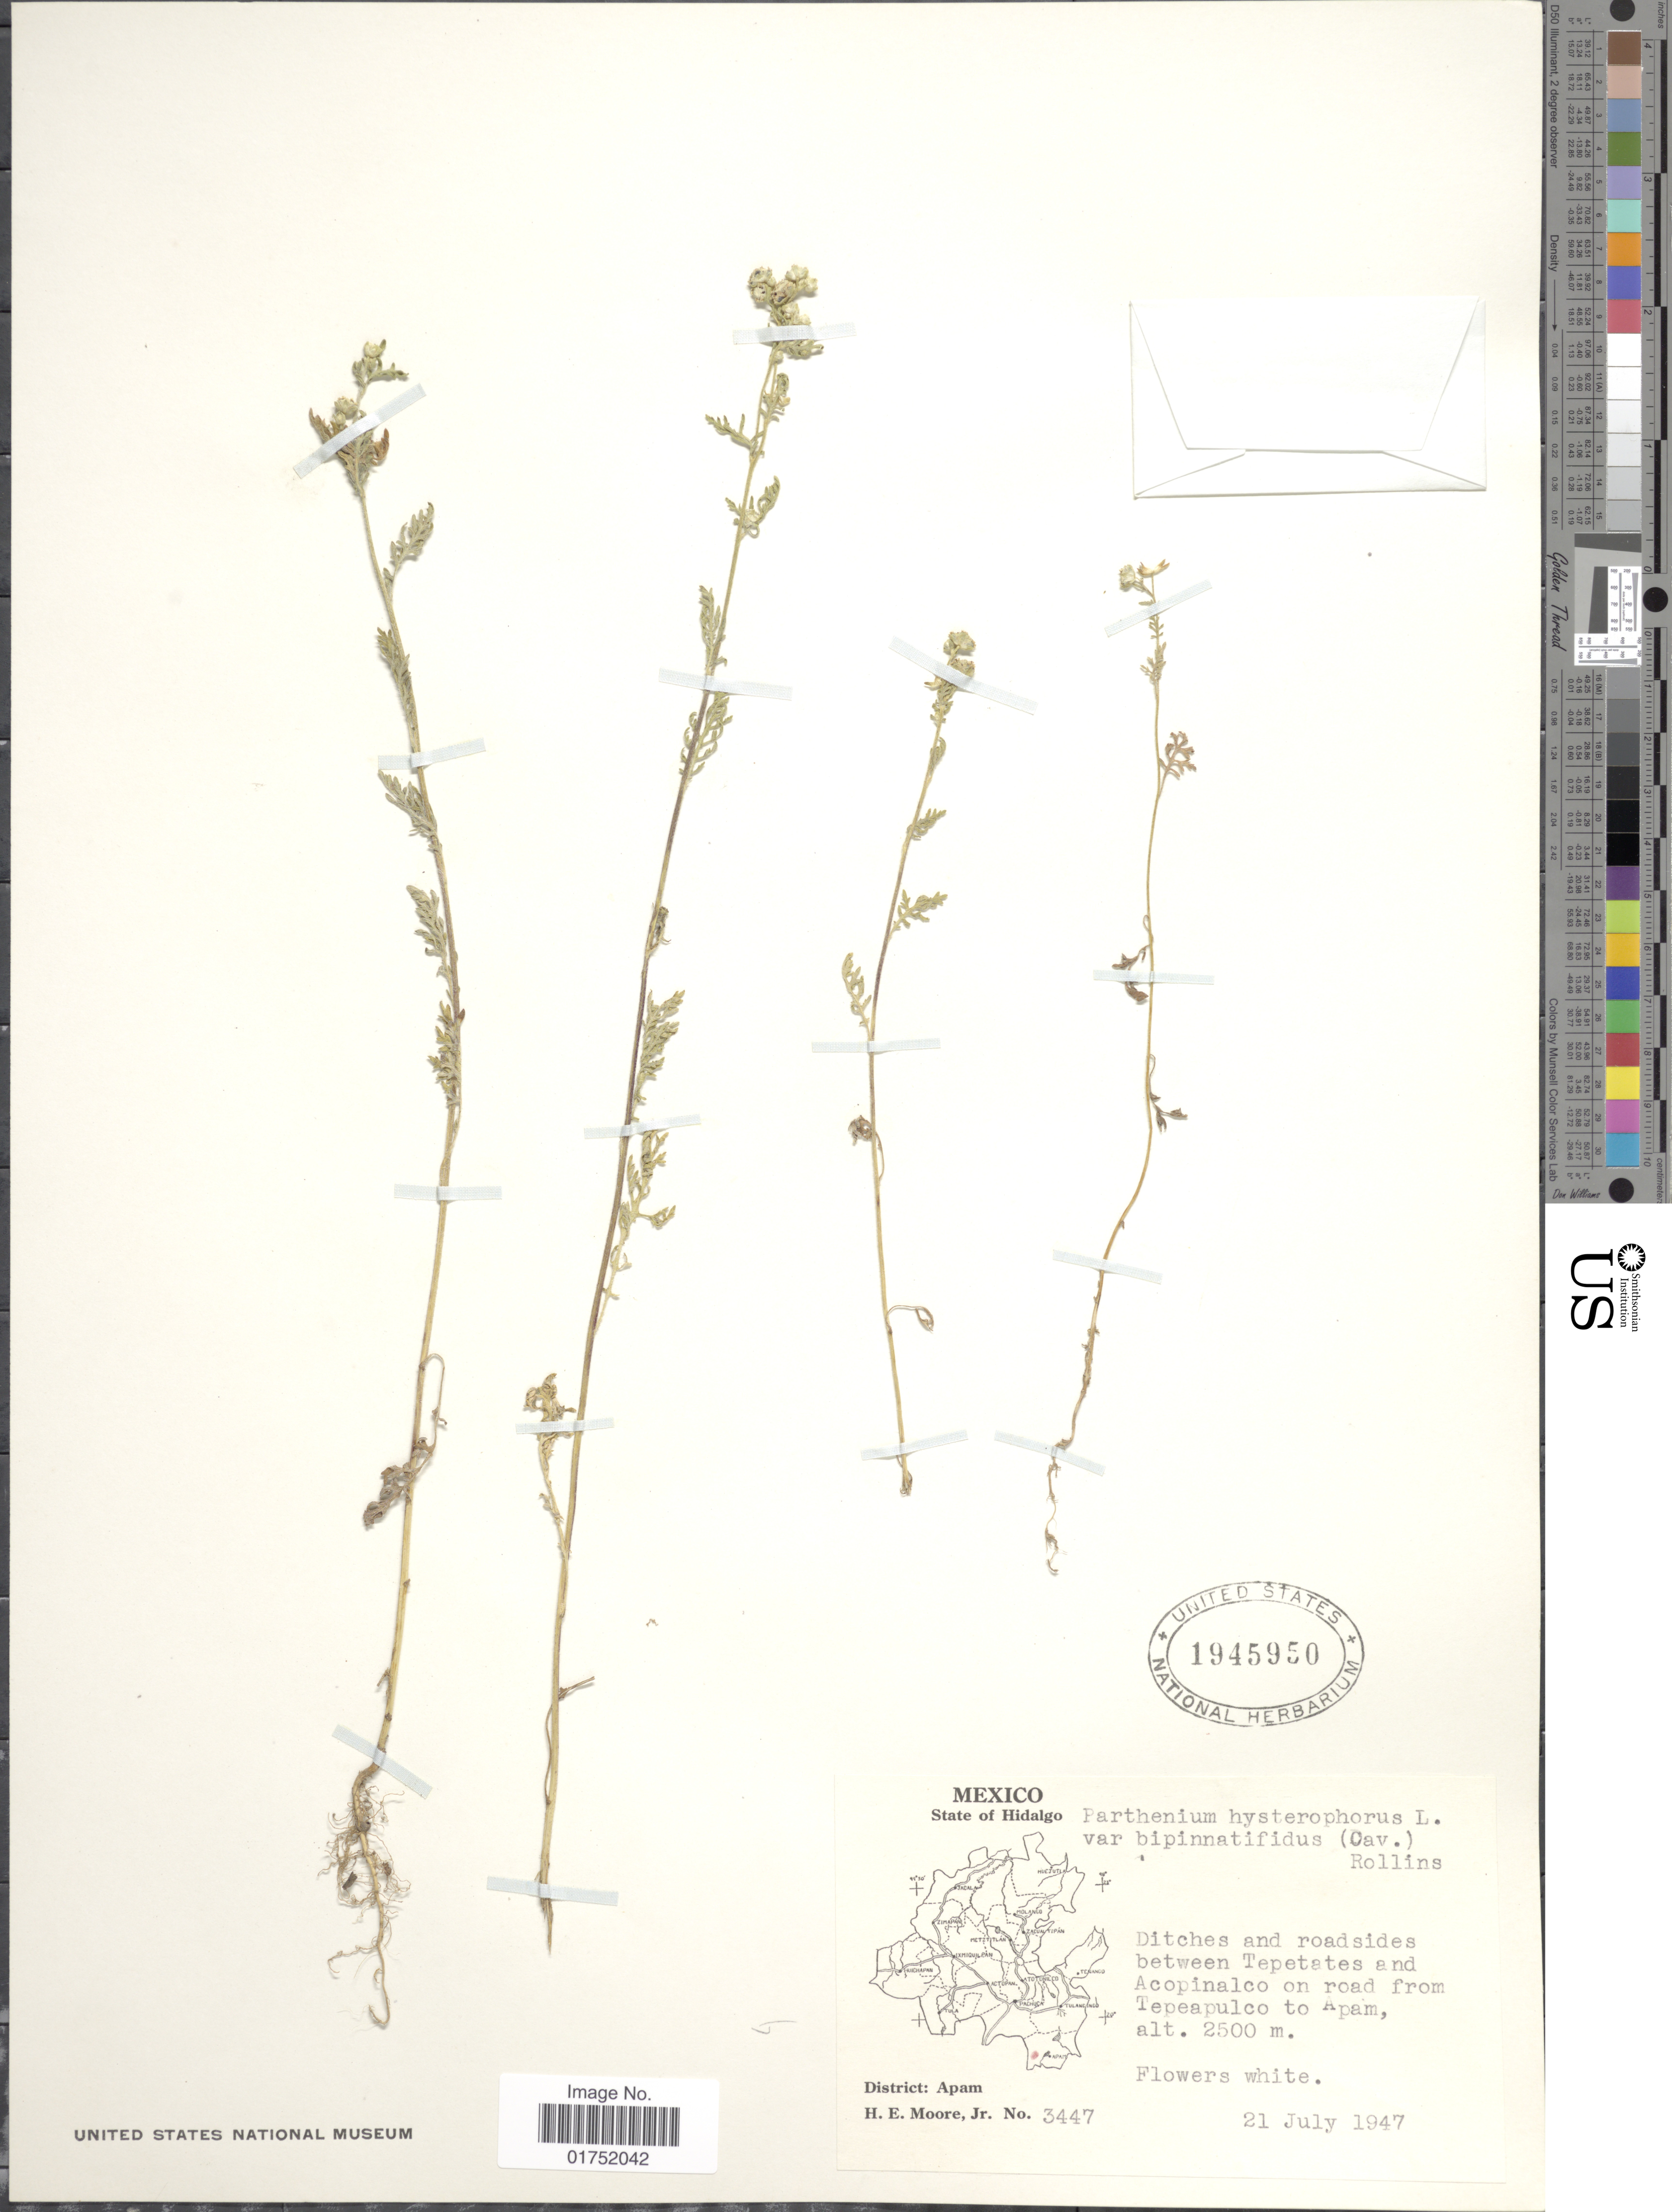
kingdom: Plantae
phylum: Tracheophyta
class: Magnoliopsida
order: Asterales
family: Asteraceae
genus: Parthenium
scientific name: Parthenium bipinnatifidum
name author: (Ortega) Rollins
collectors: H. Moore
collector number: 3447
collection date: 1947-07-21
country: Mexico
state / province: Hidalgo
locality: Between Tepetates and Acopinalco on road from Tepeapulco to Apam, District Apam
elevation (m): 2500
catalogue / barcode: US 1945950